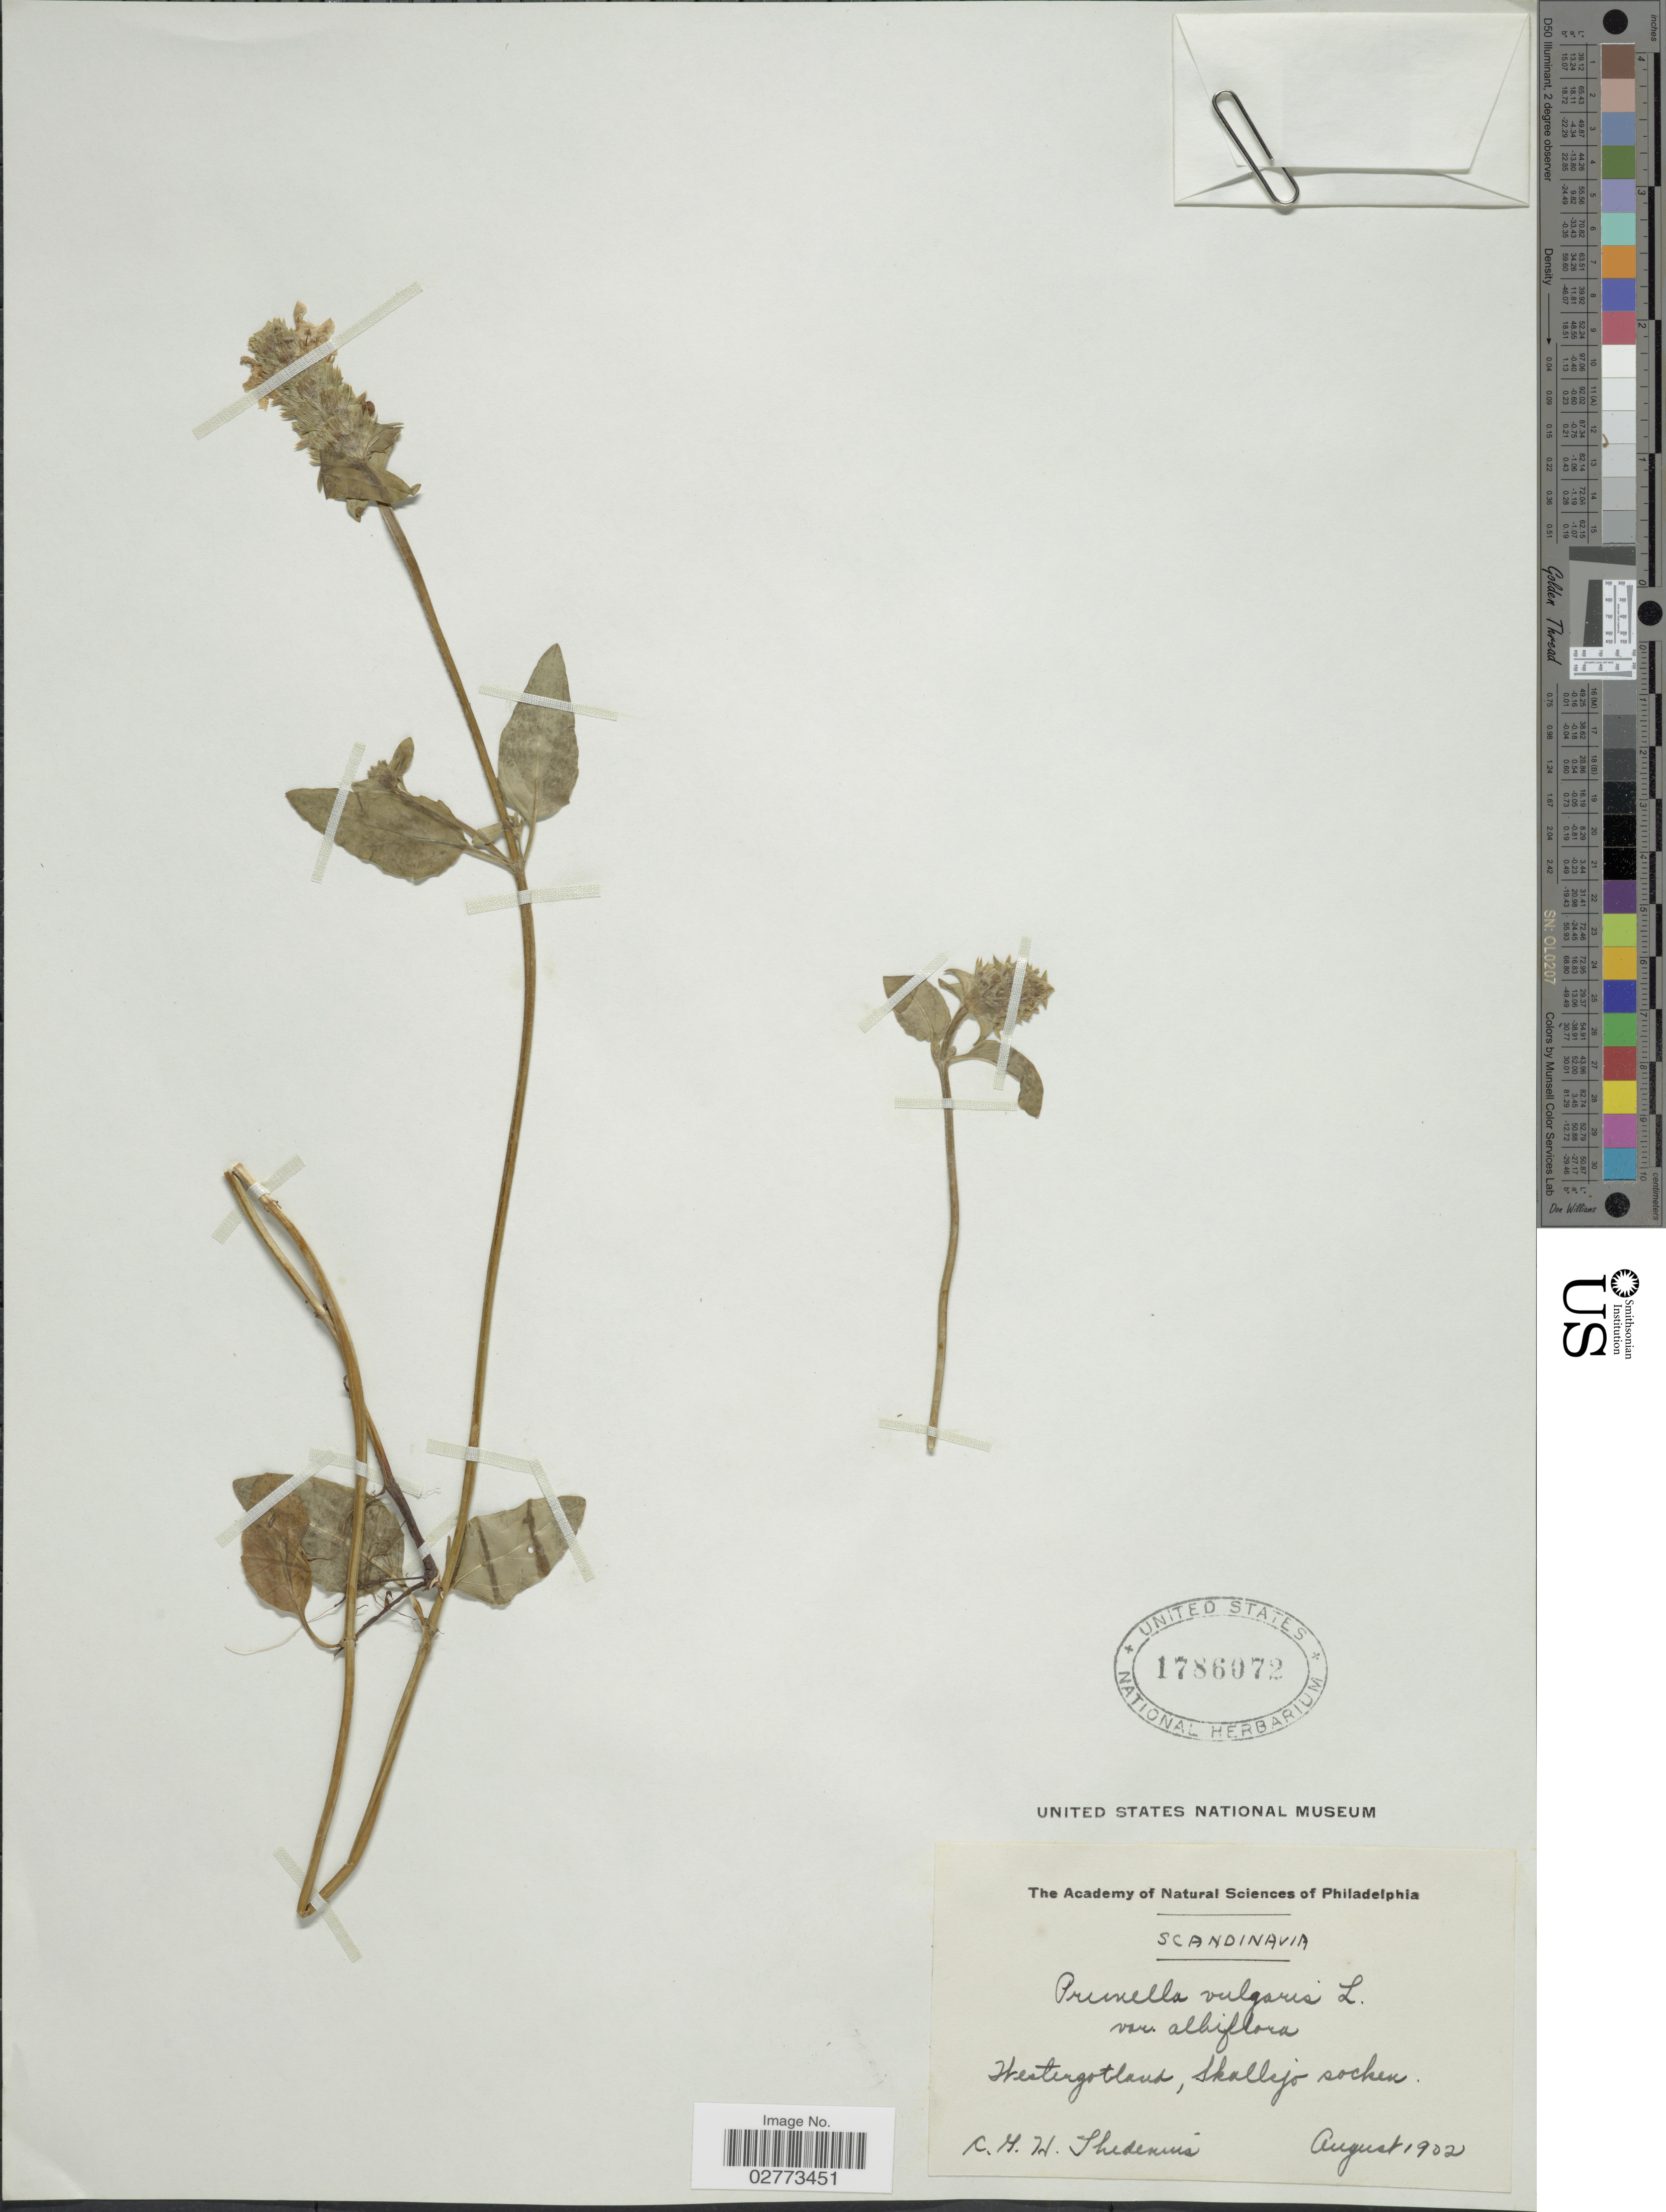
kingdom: Plantae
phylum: Tracheophyta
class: Magnoliopsida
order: Lamiales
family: Lamiaceae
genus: Prunella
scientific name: Prunella vulgaris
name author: L.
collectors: C. Thedenius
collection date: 1902-08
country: Sweden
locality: Hestergotland, Skalkjo sochen. Scandinavia.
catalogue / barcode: US 1786072